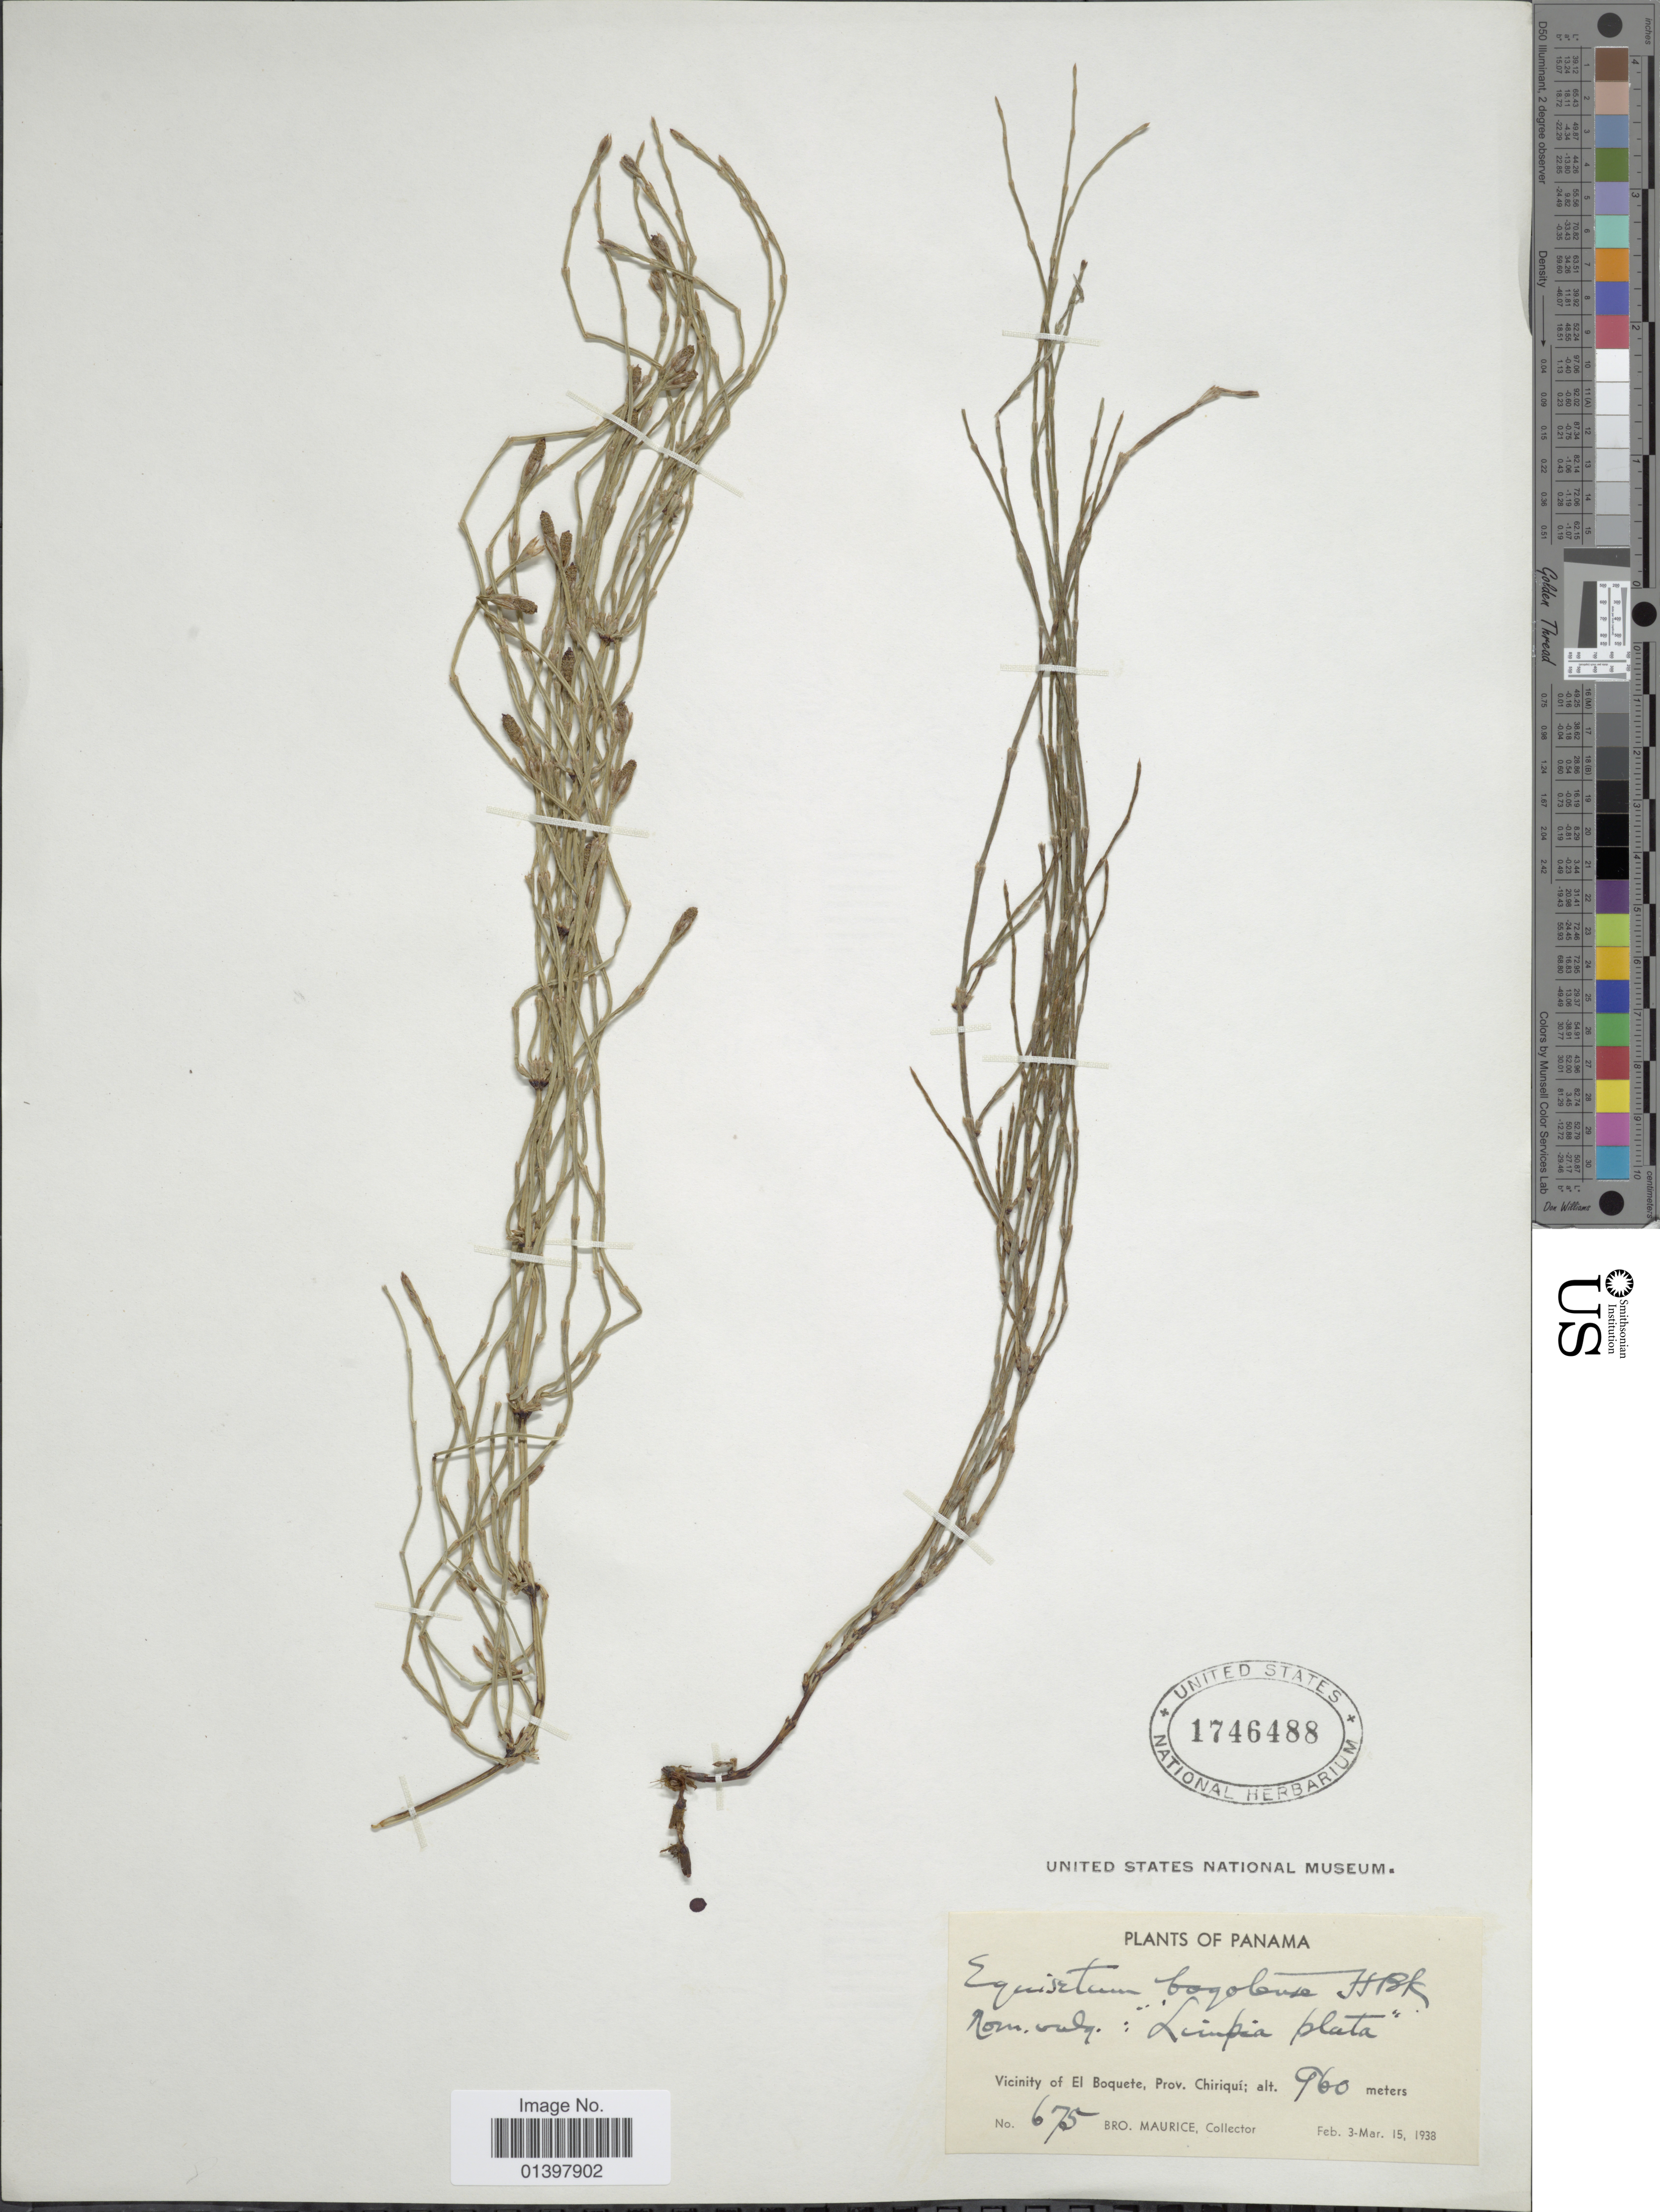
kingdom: Plantae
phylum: Tracheophyta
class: Polypodiopsida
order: Equisetales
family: Equisetaceae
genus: Equisetum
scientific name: Equisetum bogotense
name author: Kunth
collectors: B. Maurice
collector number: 675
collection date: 1938-02-03/1938-03-15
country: Panama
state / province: Chiriqui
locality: Vicinity f El Boquete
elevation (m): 960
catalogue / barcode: US 1746488